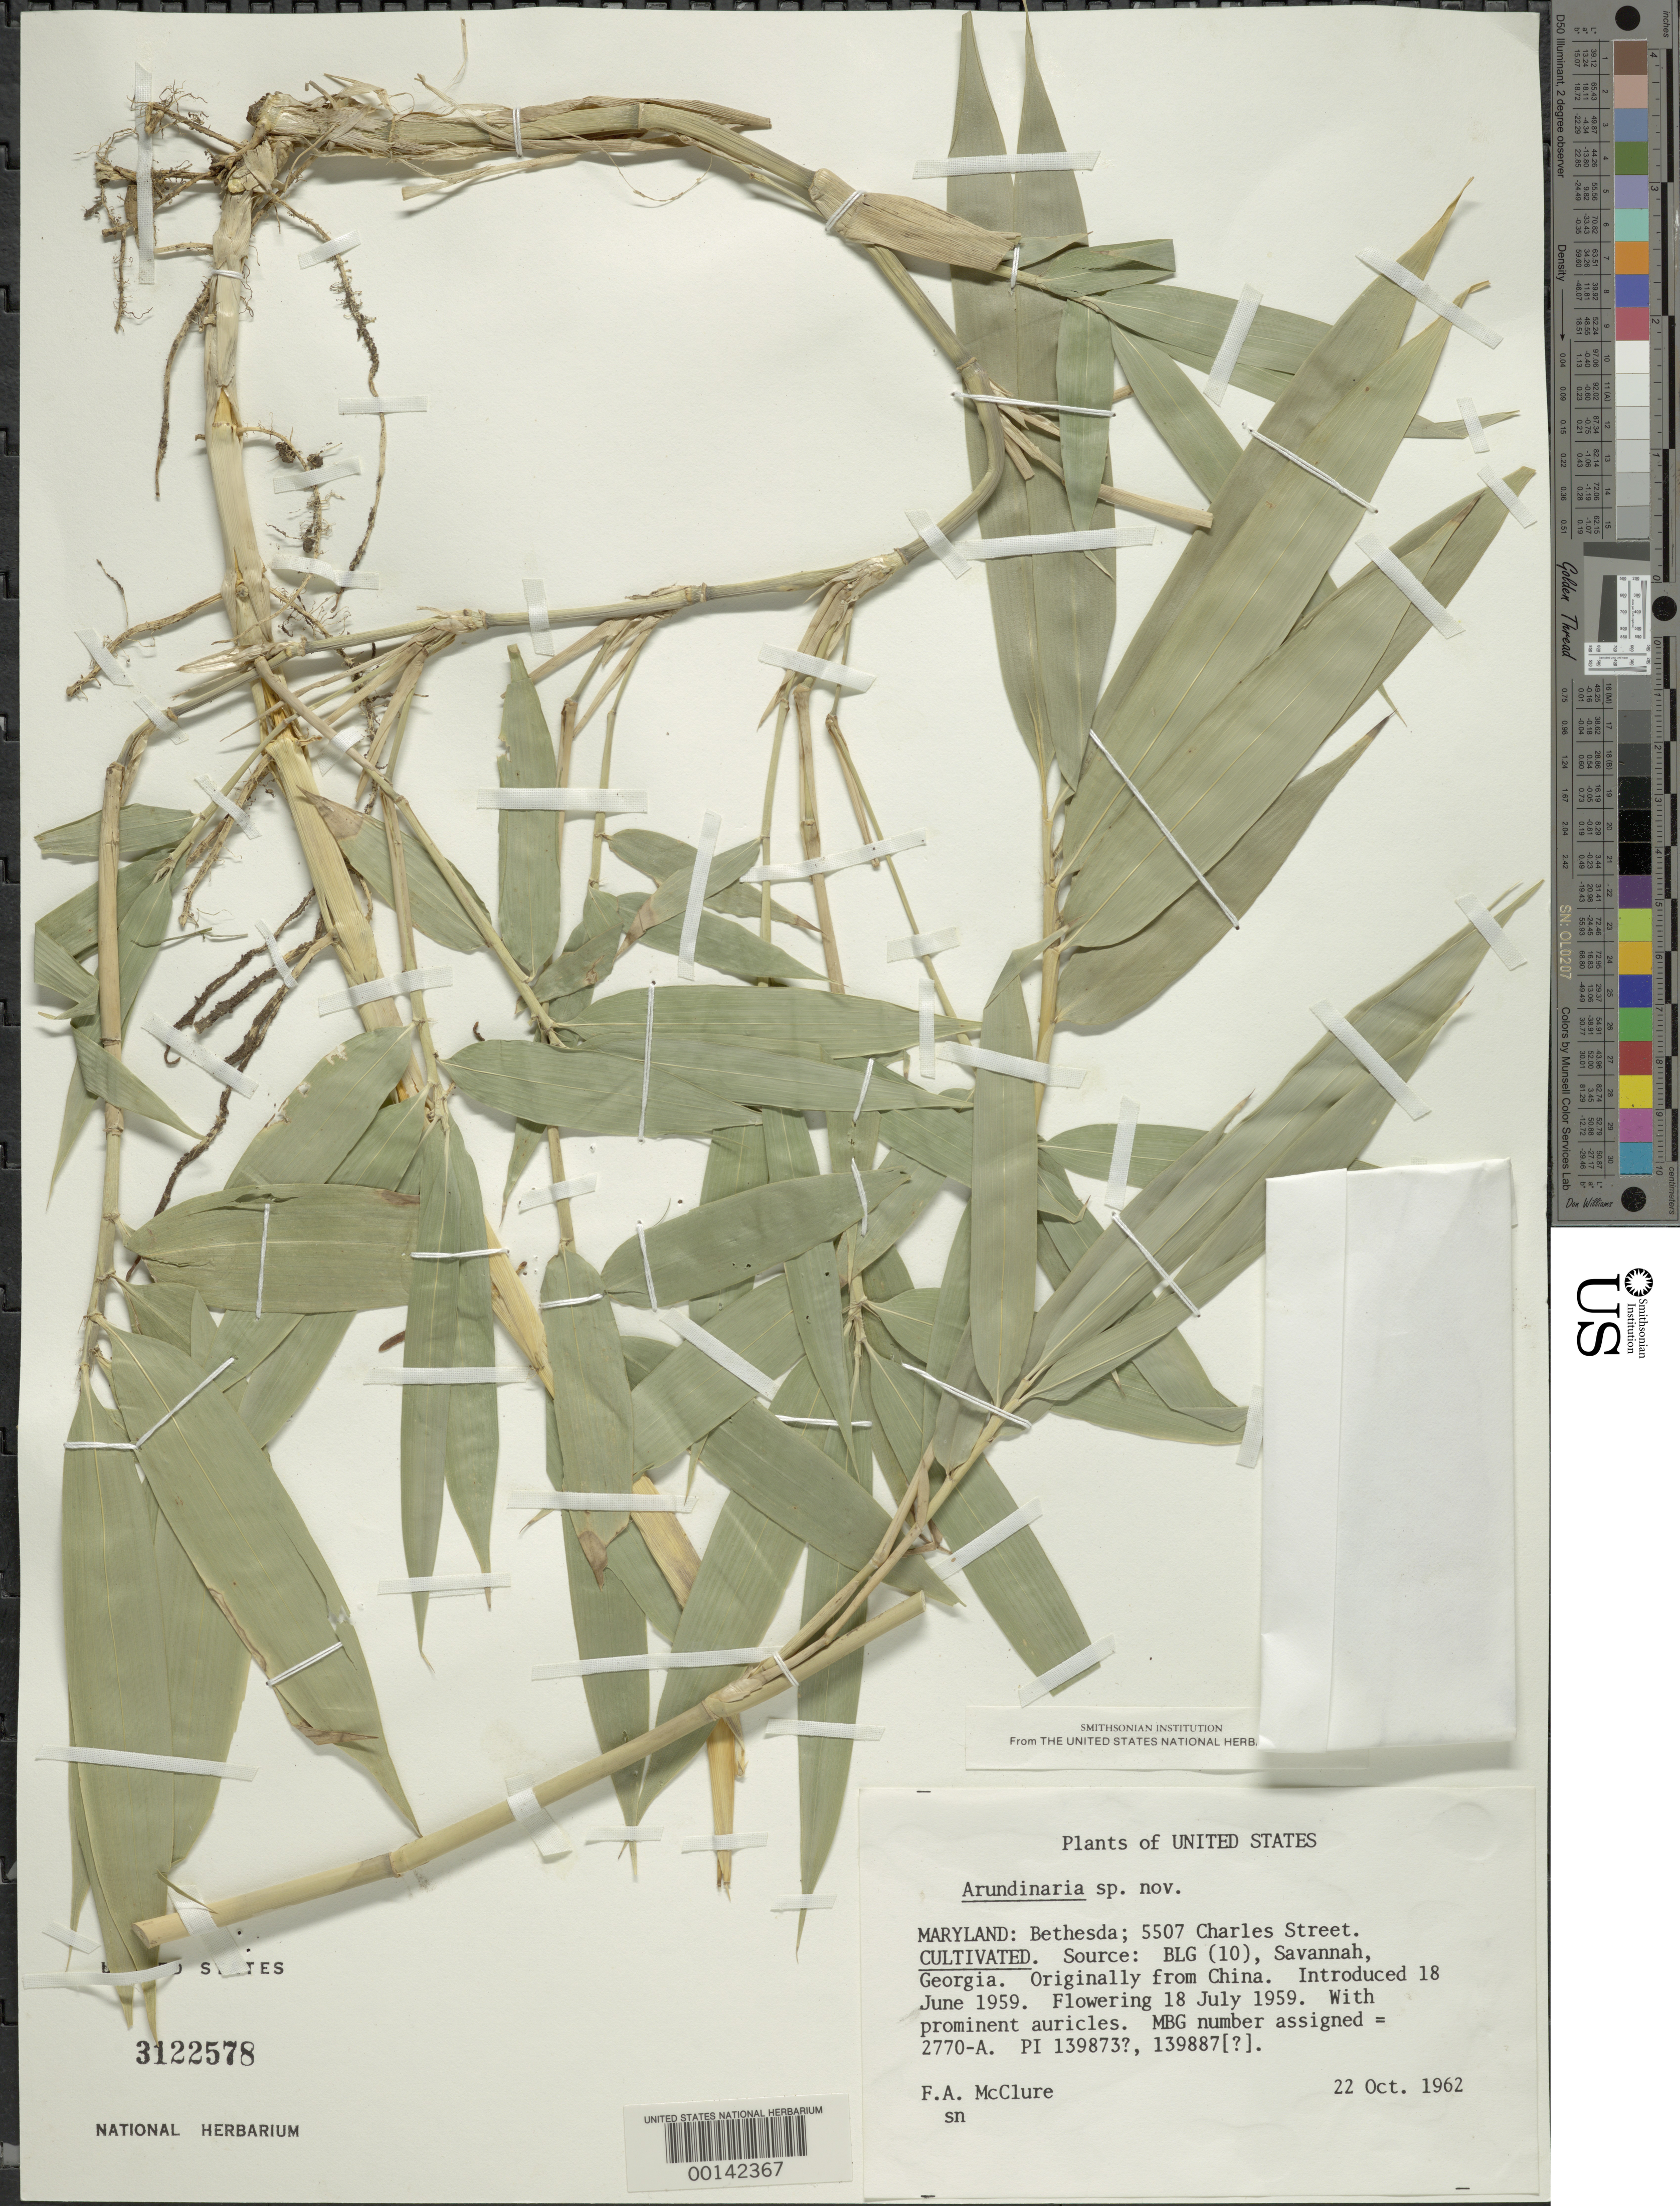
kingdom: Plantae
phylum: Tracheophyta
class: Liliopsida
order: Poales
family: Poaceae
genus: Arundinaria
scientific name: Arundinaria sp.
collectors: F. A. McClure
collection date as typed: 22 Oct 1962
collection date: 1962-10-22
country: United States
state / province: Maryland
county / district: Montgomery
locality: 5507 Charles Street, Bethesda (McClure's garden)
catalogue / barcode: US 3122578